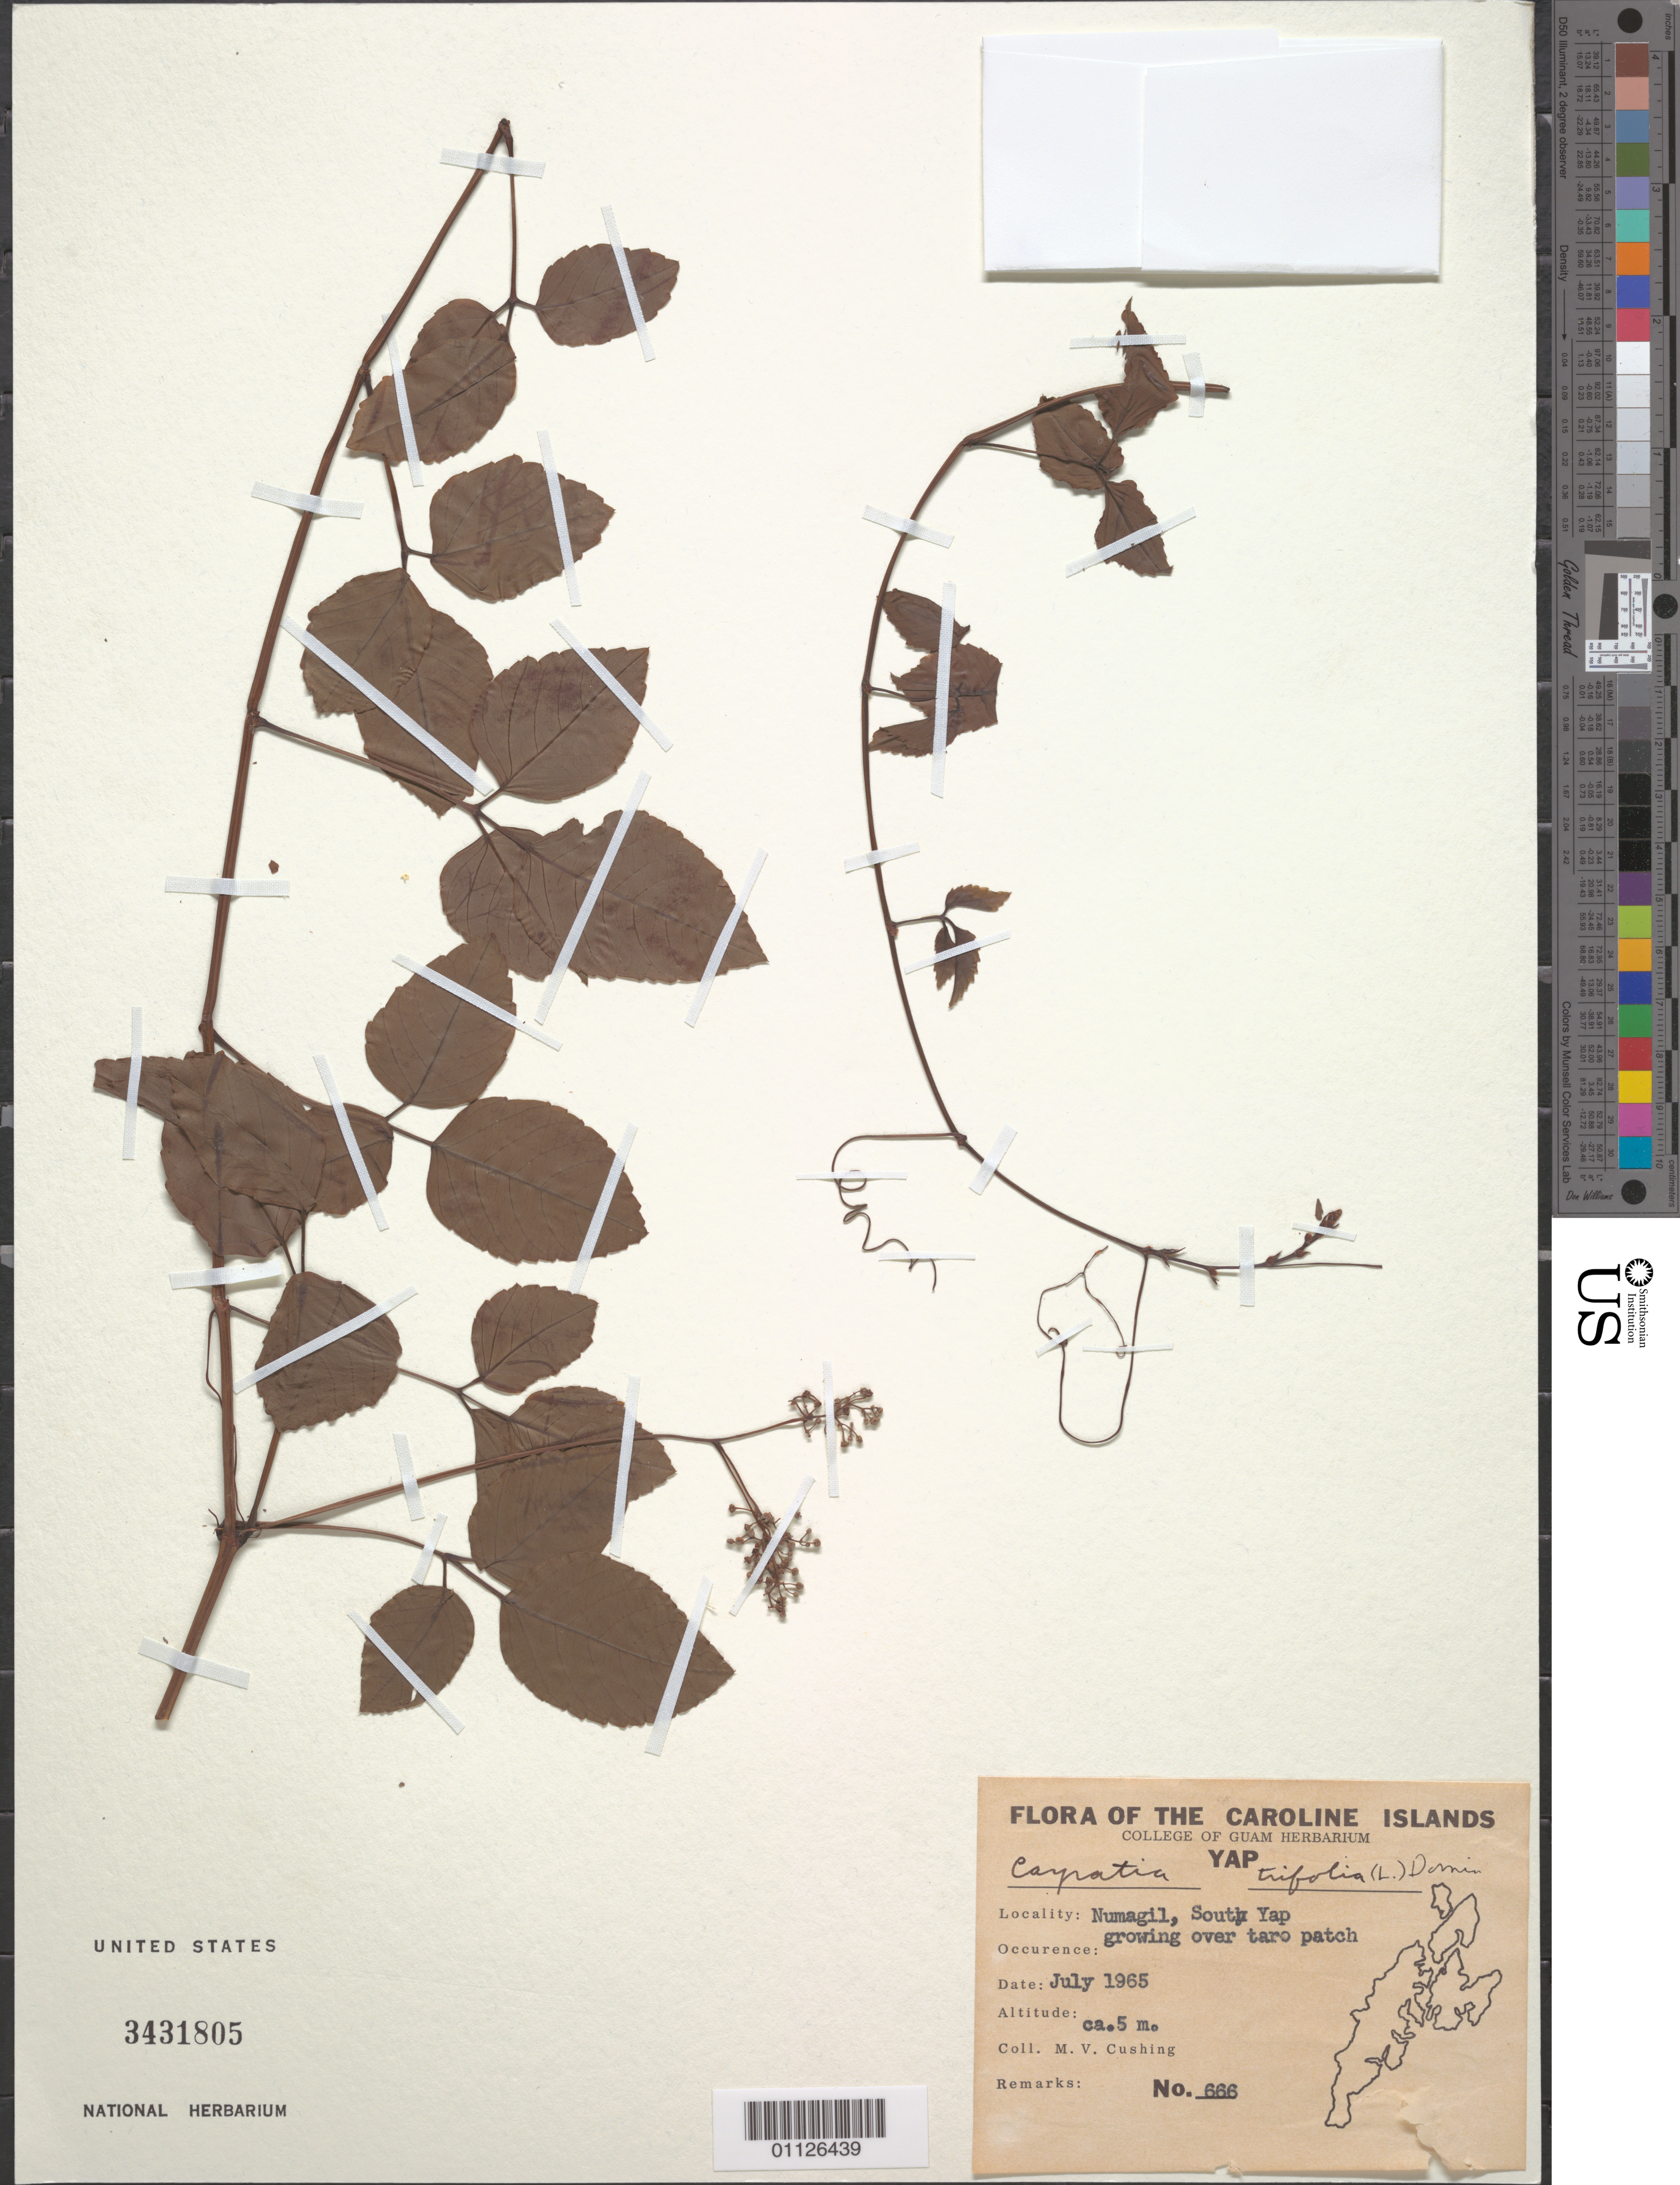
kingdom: Plantae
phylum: Tracheophyta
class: Magnoliopsida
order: Vitales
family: Vitaceae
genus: Causonis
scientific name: Causonis trifolia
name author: (L.) Mabb. & J. Wen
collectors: M. V. Cushing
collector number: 666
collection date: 1965-07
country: Micronesia, Federated States of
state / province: Yap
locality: Caroline Islands, Numagil, S Yap.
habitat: Growing over taro patch.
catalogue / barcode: US 3431805